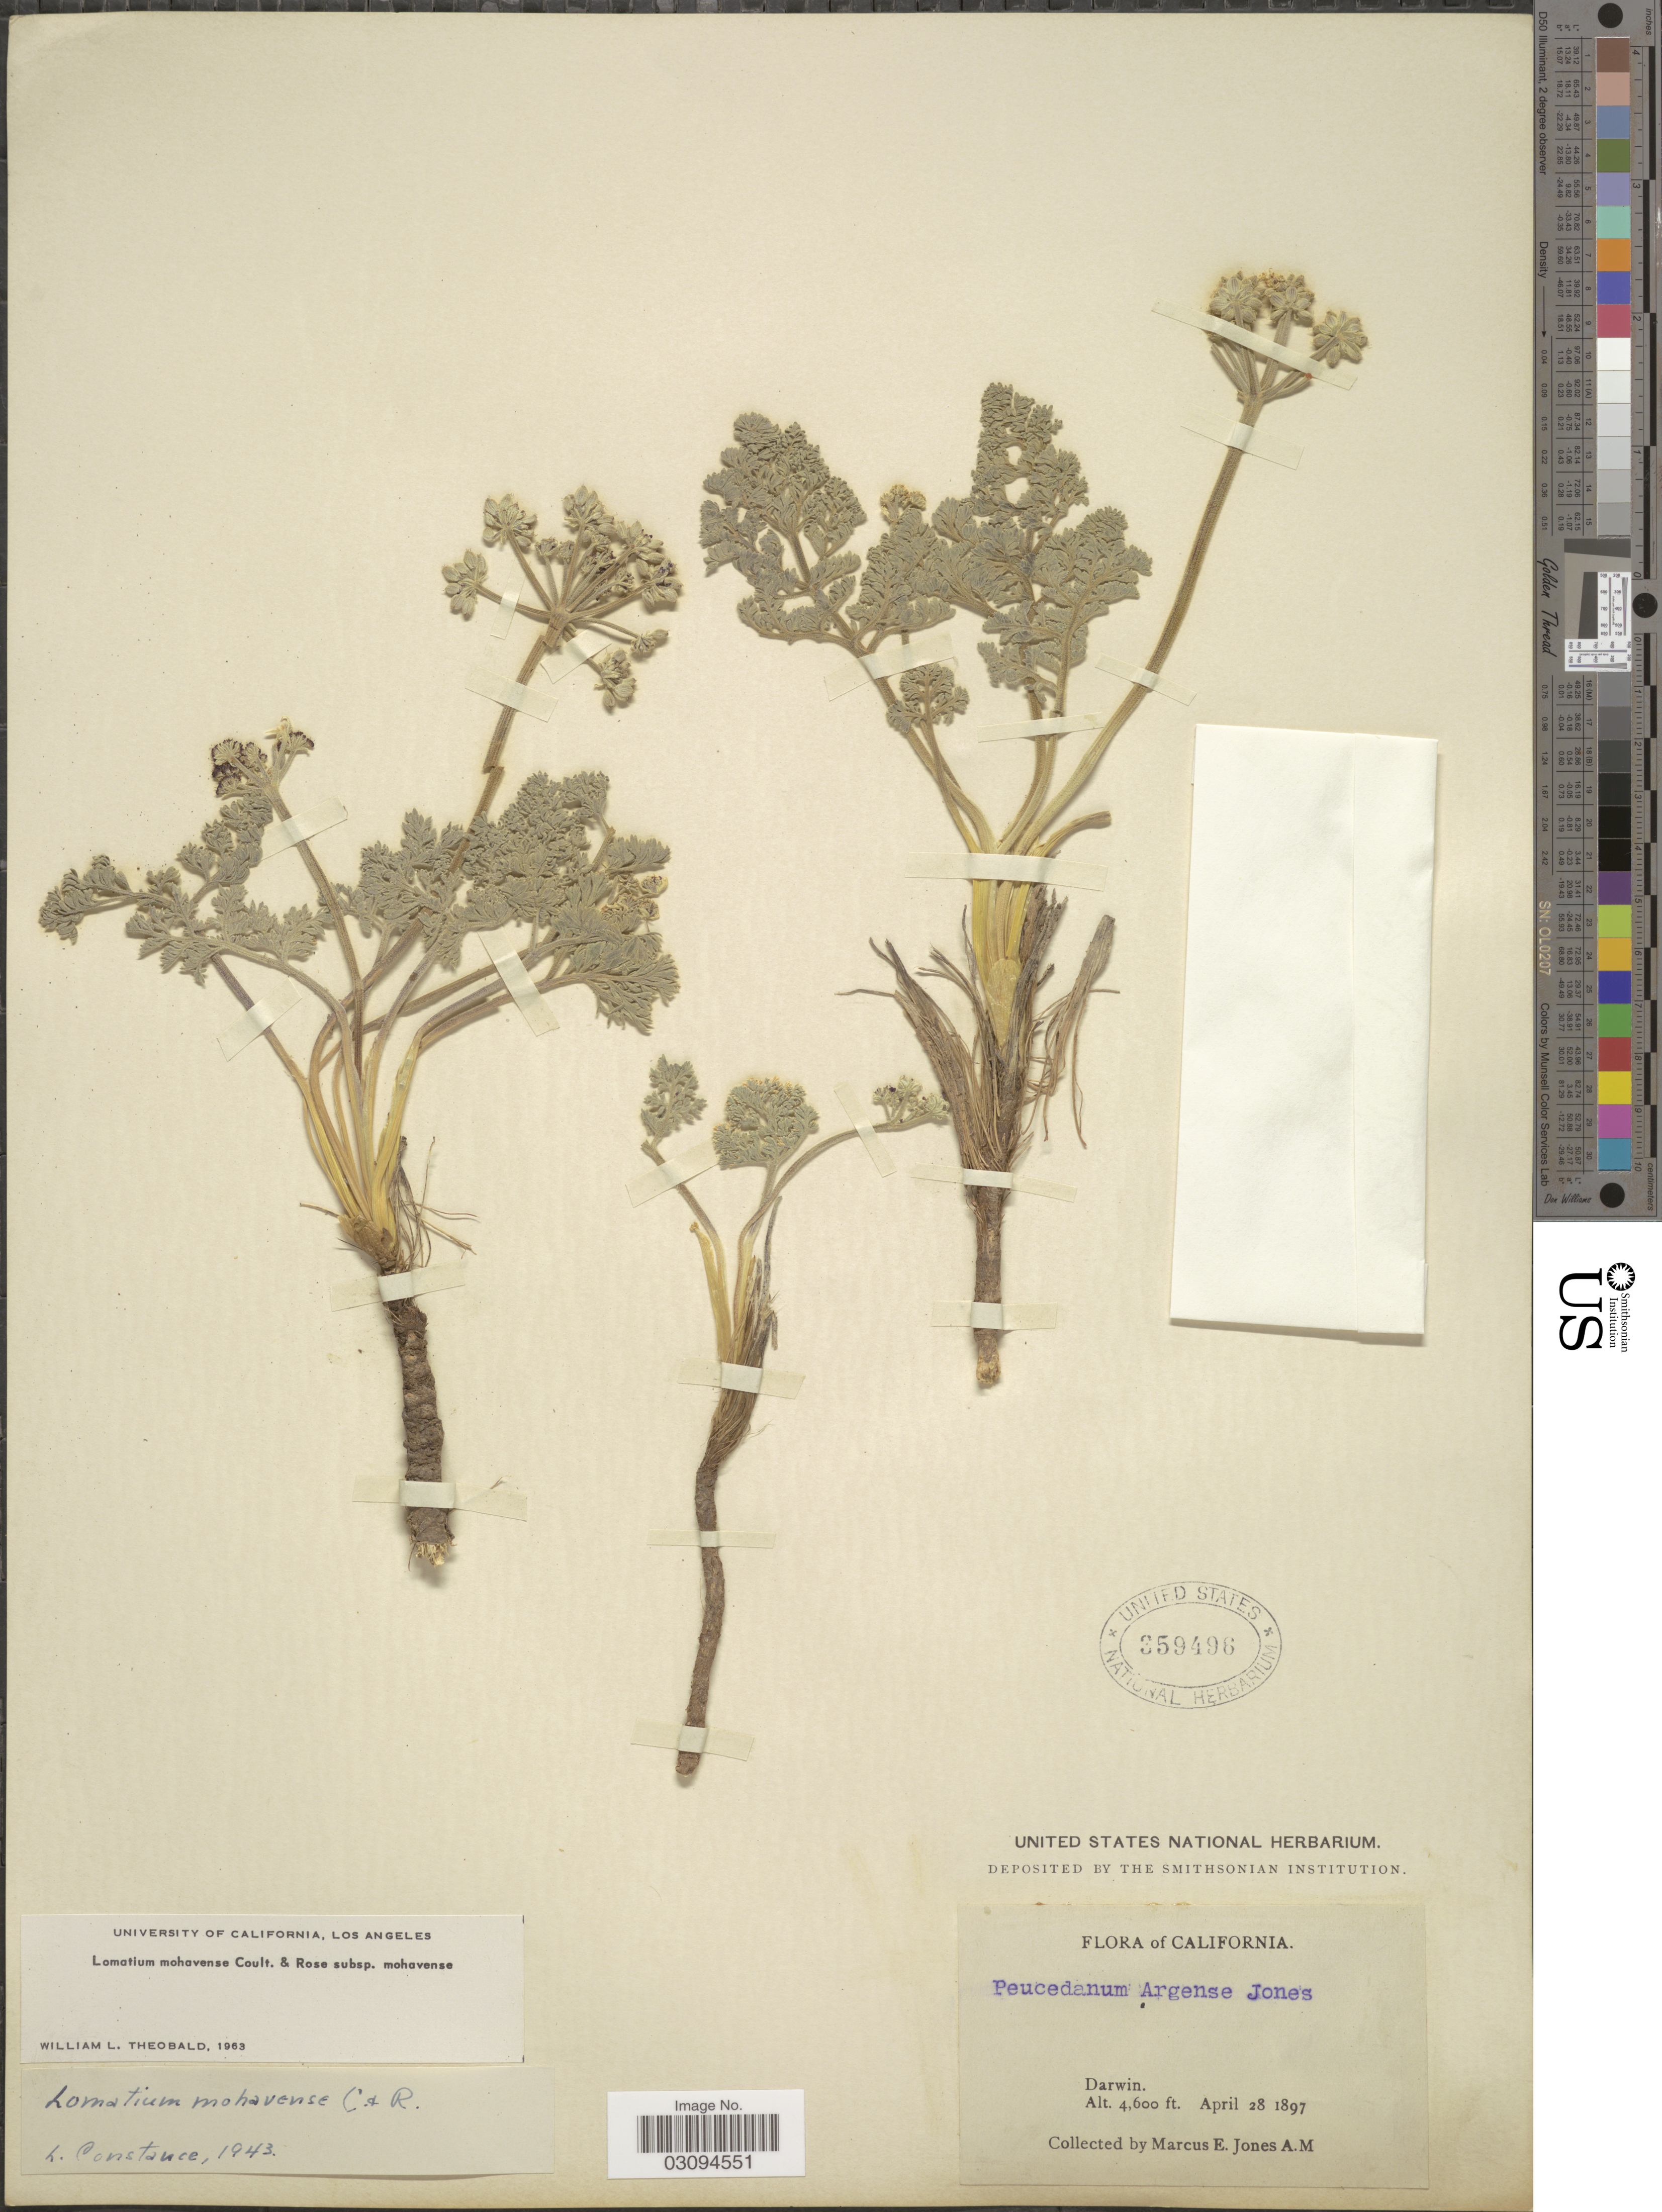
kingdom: Plantae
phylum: Tracheophyta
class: Magnoliopsida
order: Apiales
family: Apiaceae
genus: Lomatium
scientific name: Lomatium mohavense subsp. mohavense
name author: (J.M. Coult. & Rose) J.M. Coult. & Rose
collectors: M. E. Jones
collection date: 1897-04-28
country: United States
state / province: California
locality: Darwin.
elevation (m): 1402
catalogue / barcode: US 359496